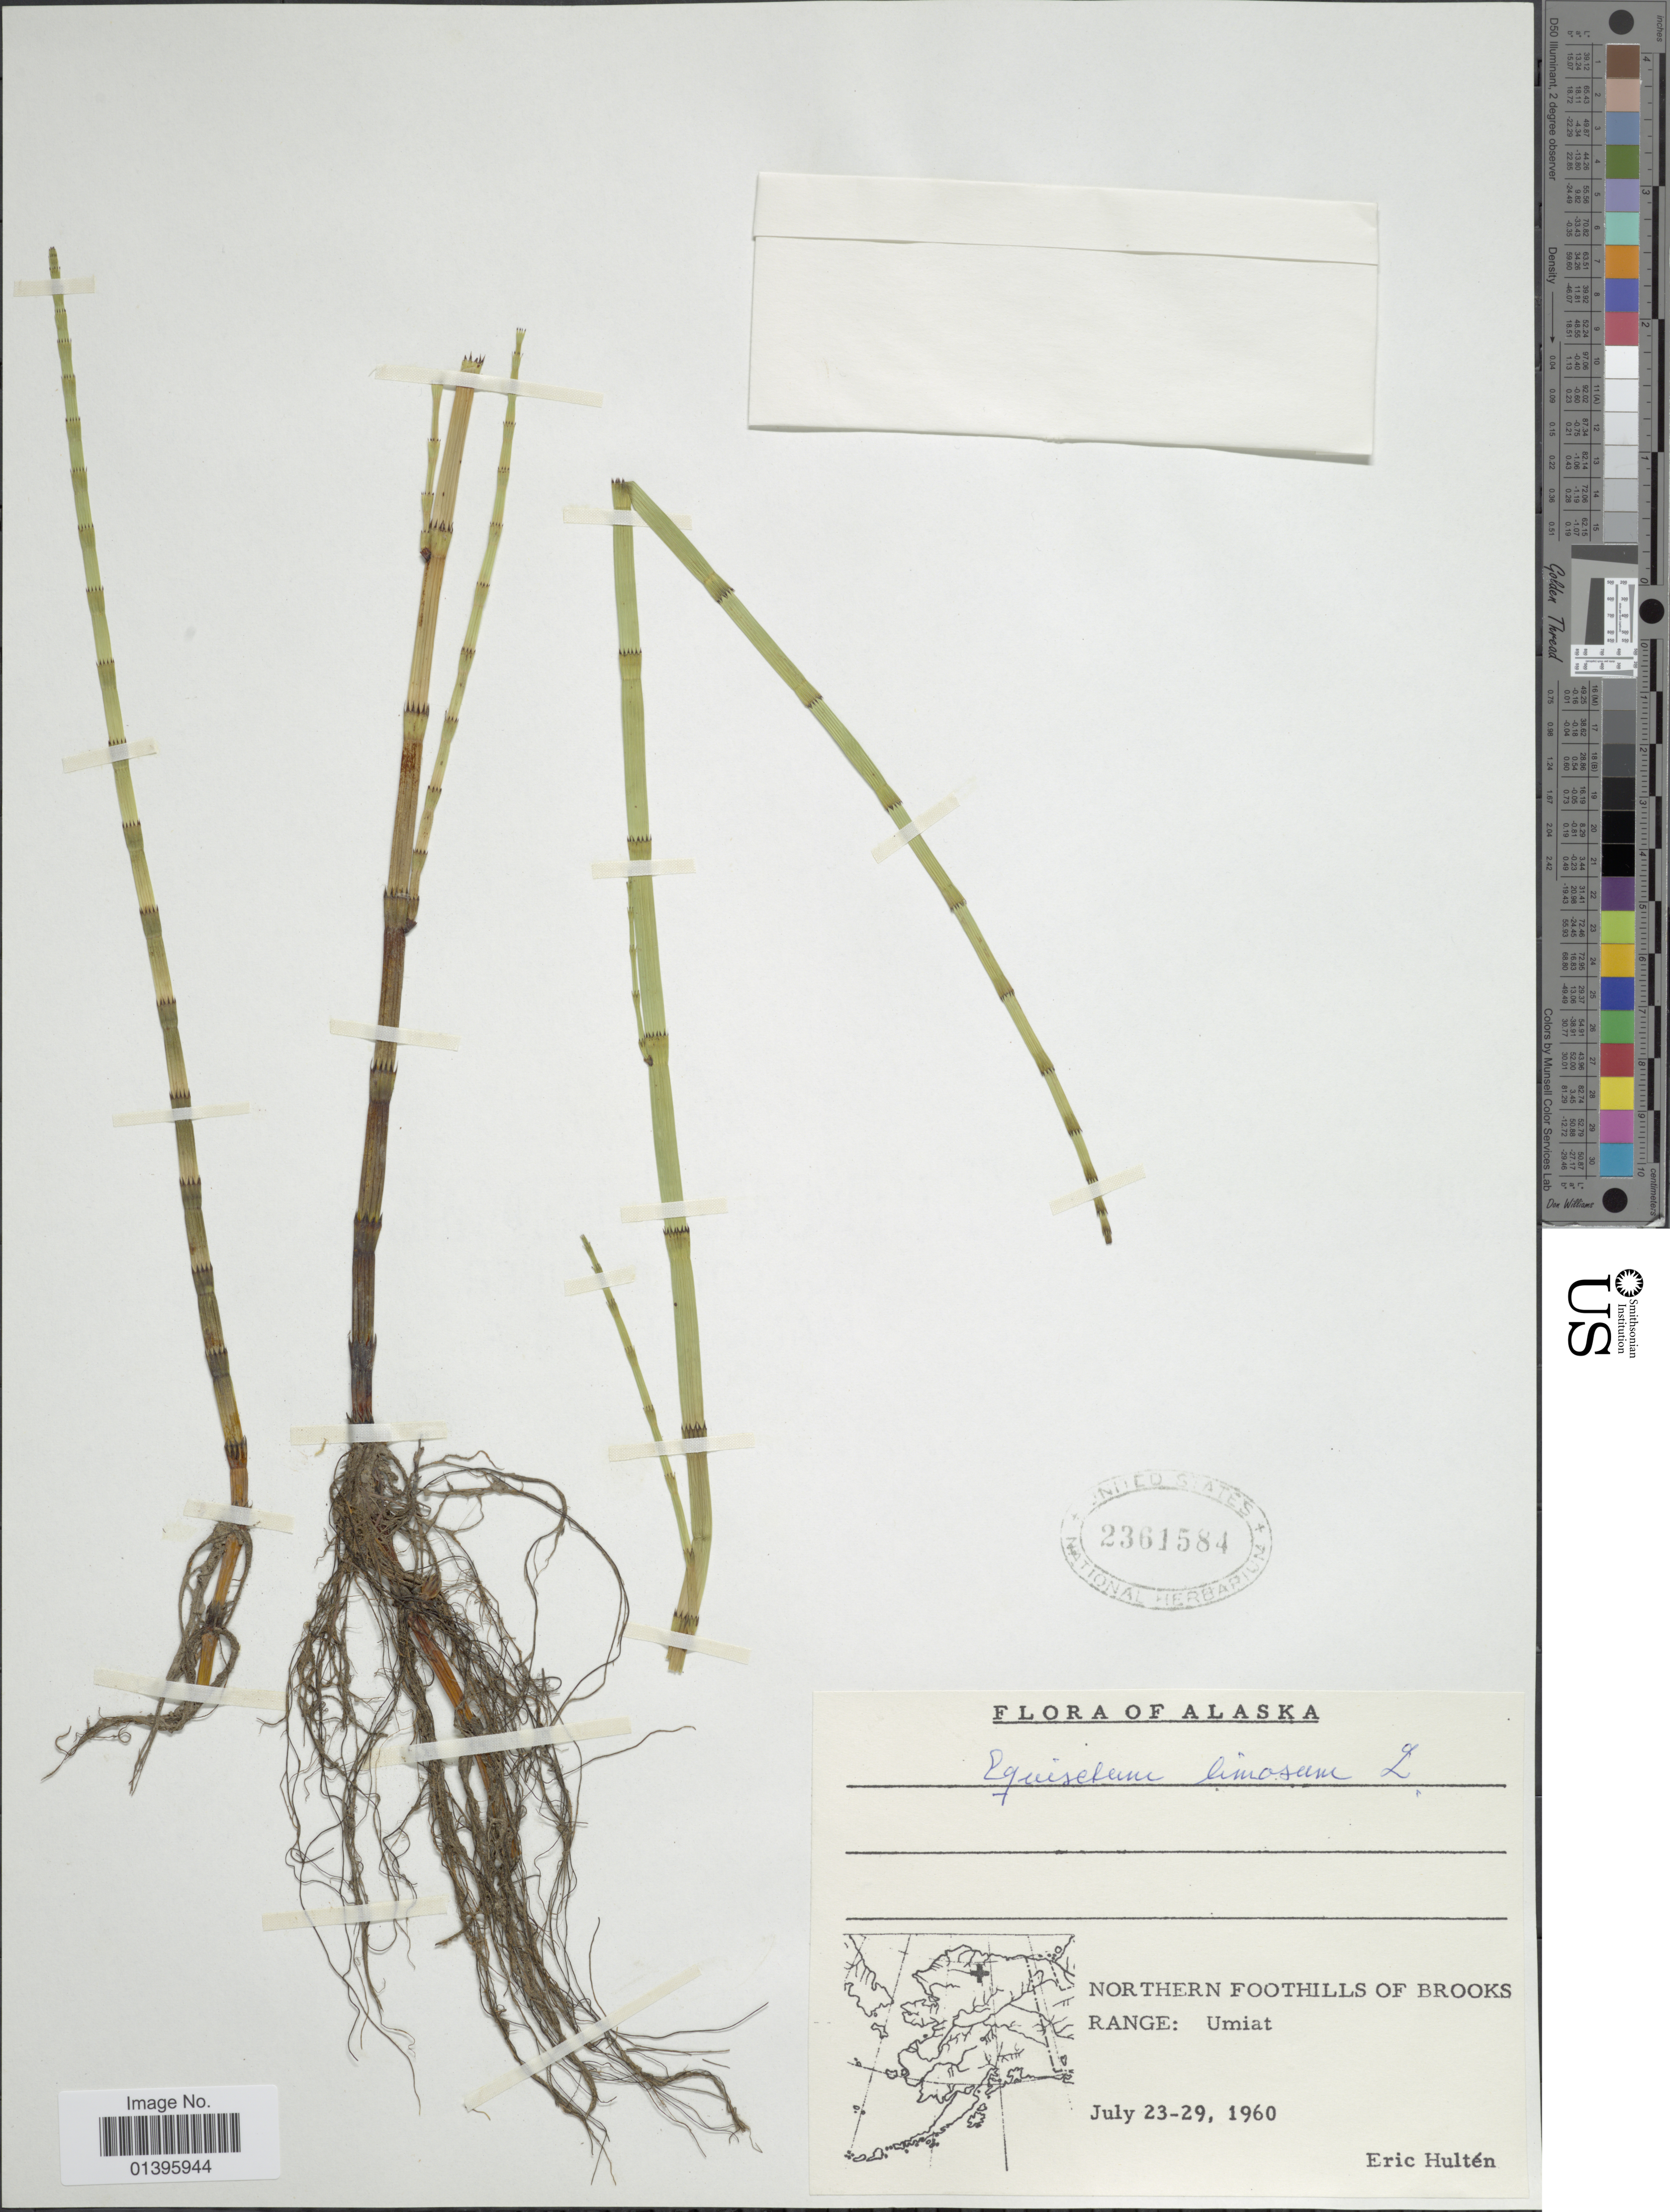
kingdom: Plantae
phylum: Tracheophyta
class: Polypodiopsida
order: Equisetales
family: Equisetaceae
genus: Equisetum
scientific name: Equisetum fluviatile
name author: L.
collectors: E. G. Hultén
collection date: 1960-07-23/1960-07-29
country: United States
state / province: Alaska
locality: Northern Foothills of Brooks Range: Umiat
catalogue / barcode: US 2361584